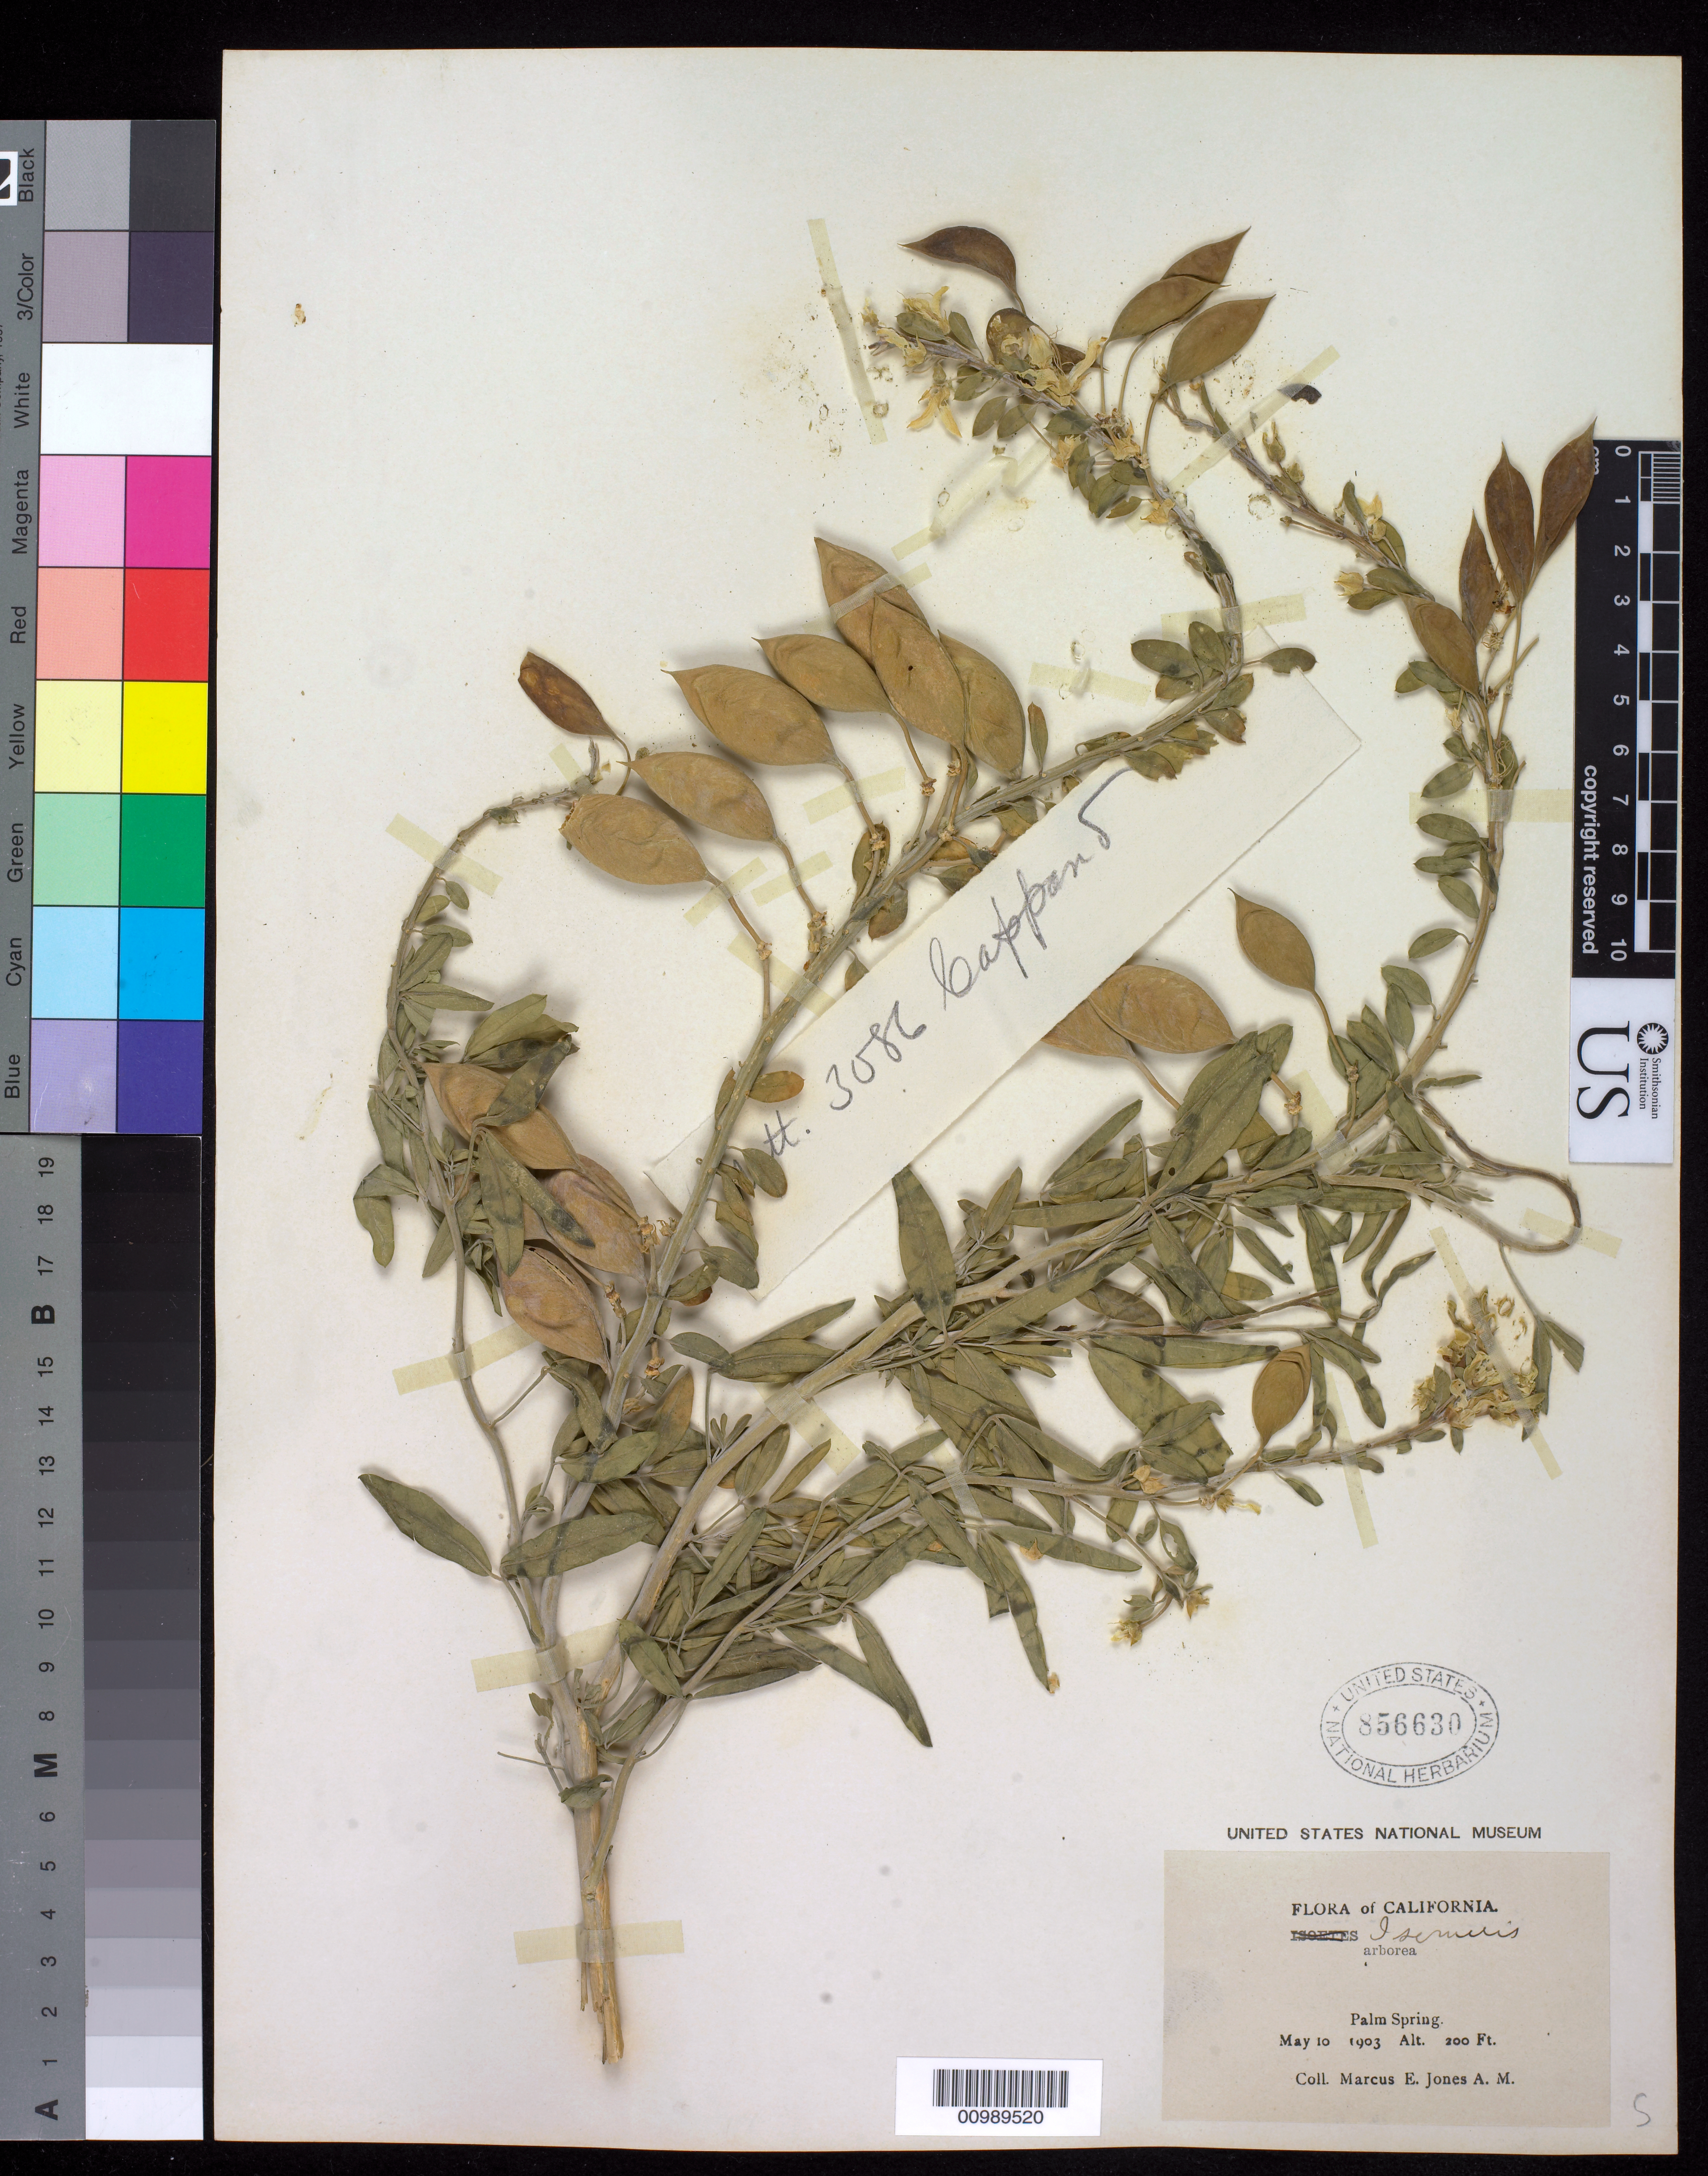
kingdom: Plantae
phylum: Tracheophyta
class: Magnoliopsida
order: Brassicales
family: Cleomaceae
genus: Cleomella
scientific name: Cleomella arborea var. arborea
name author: (Nutt.) Roalson & J.C. Hall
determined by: Strong, Mark T., (BOT), Smithsonian Institution - National Museum of Natural History (UNITED STATES)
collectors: M. E. Jones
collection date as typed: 10 May 1903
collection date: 1903-05-10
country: United States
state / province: California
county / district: Riverside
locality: Palm Springs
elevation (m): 61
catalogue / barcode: US 856630